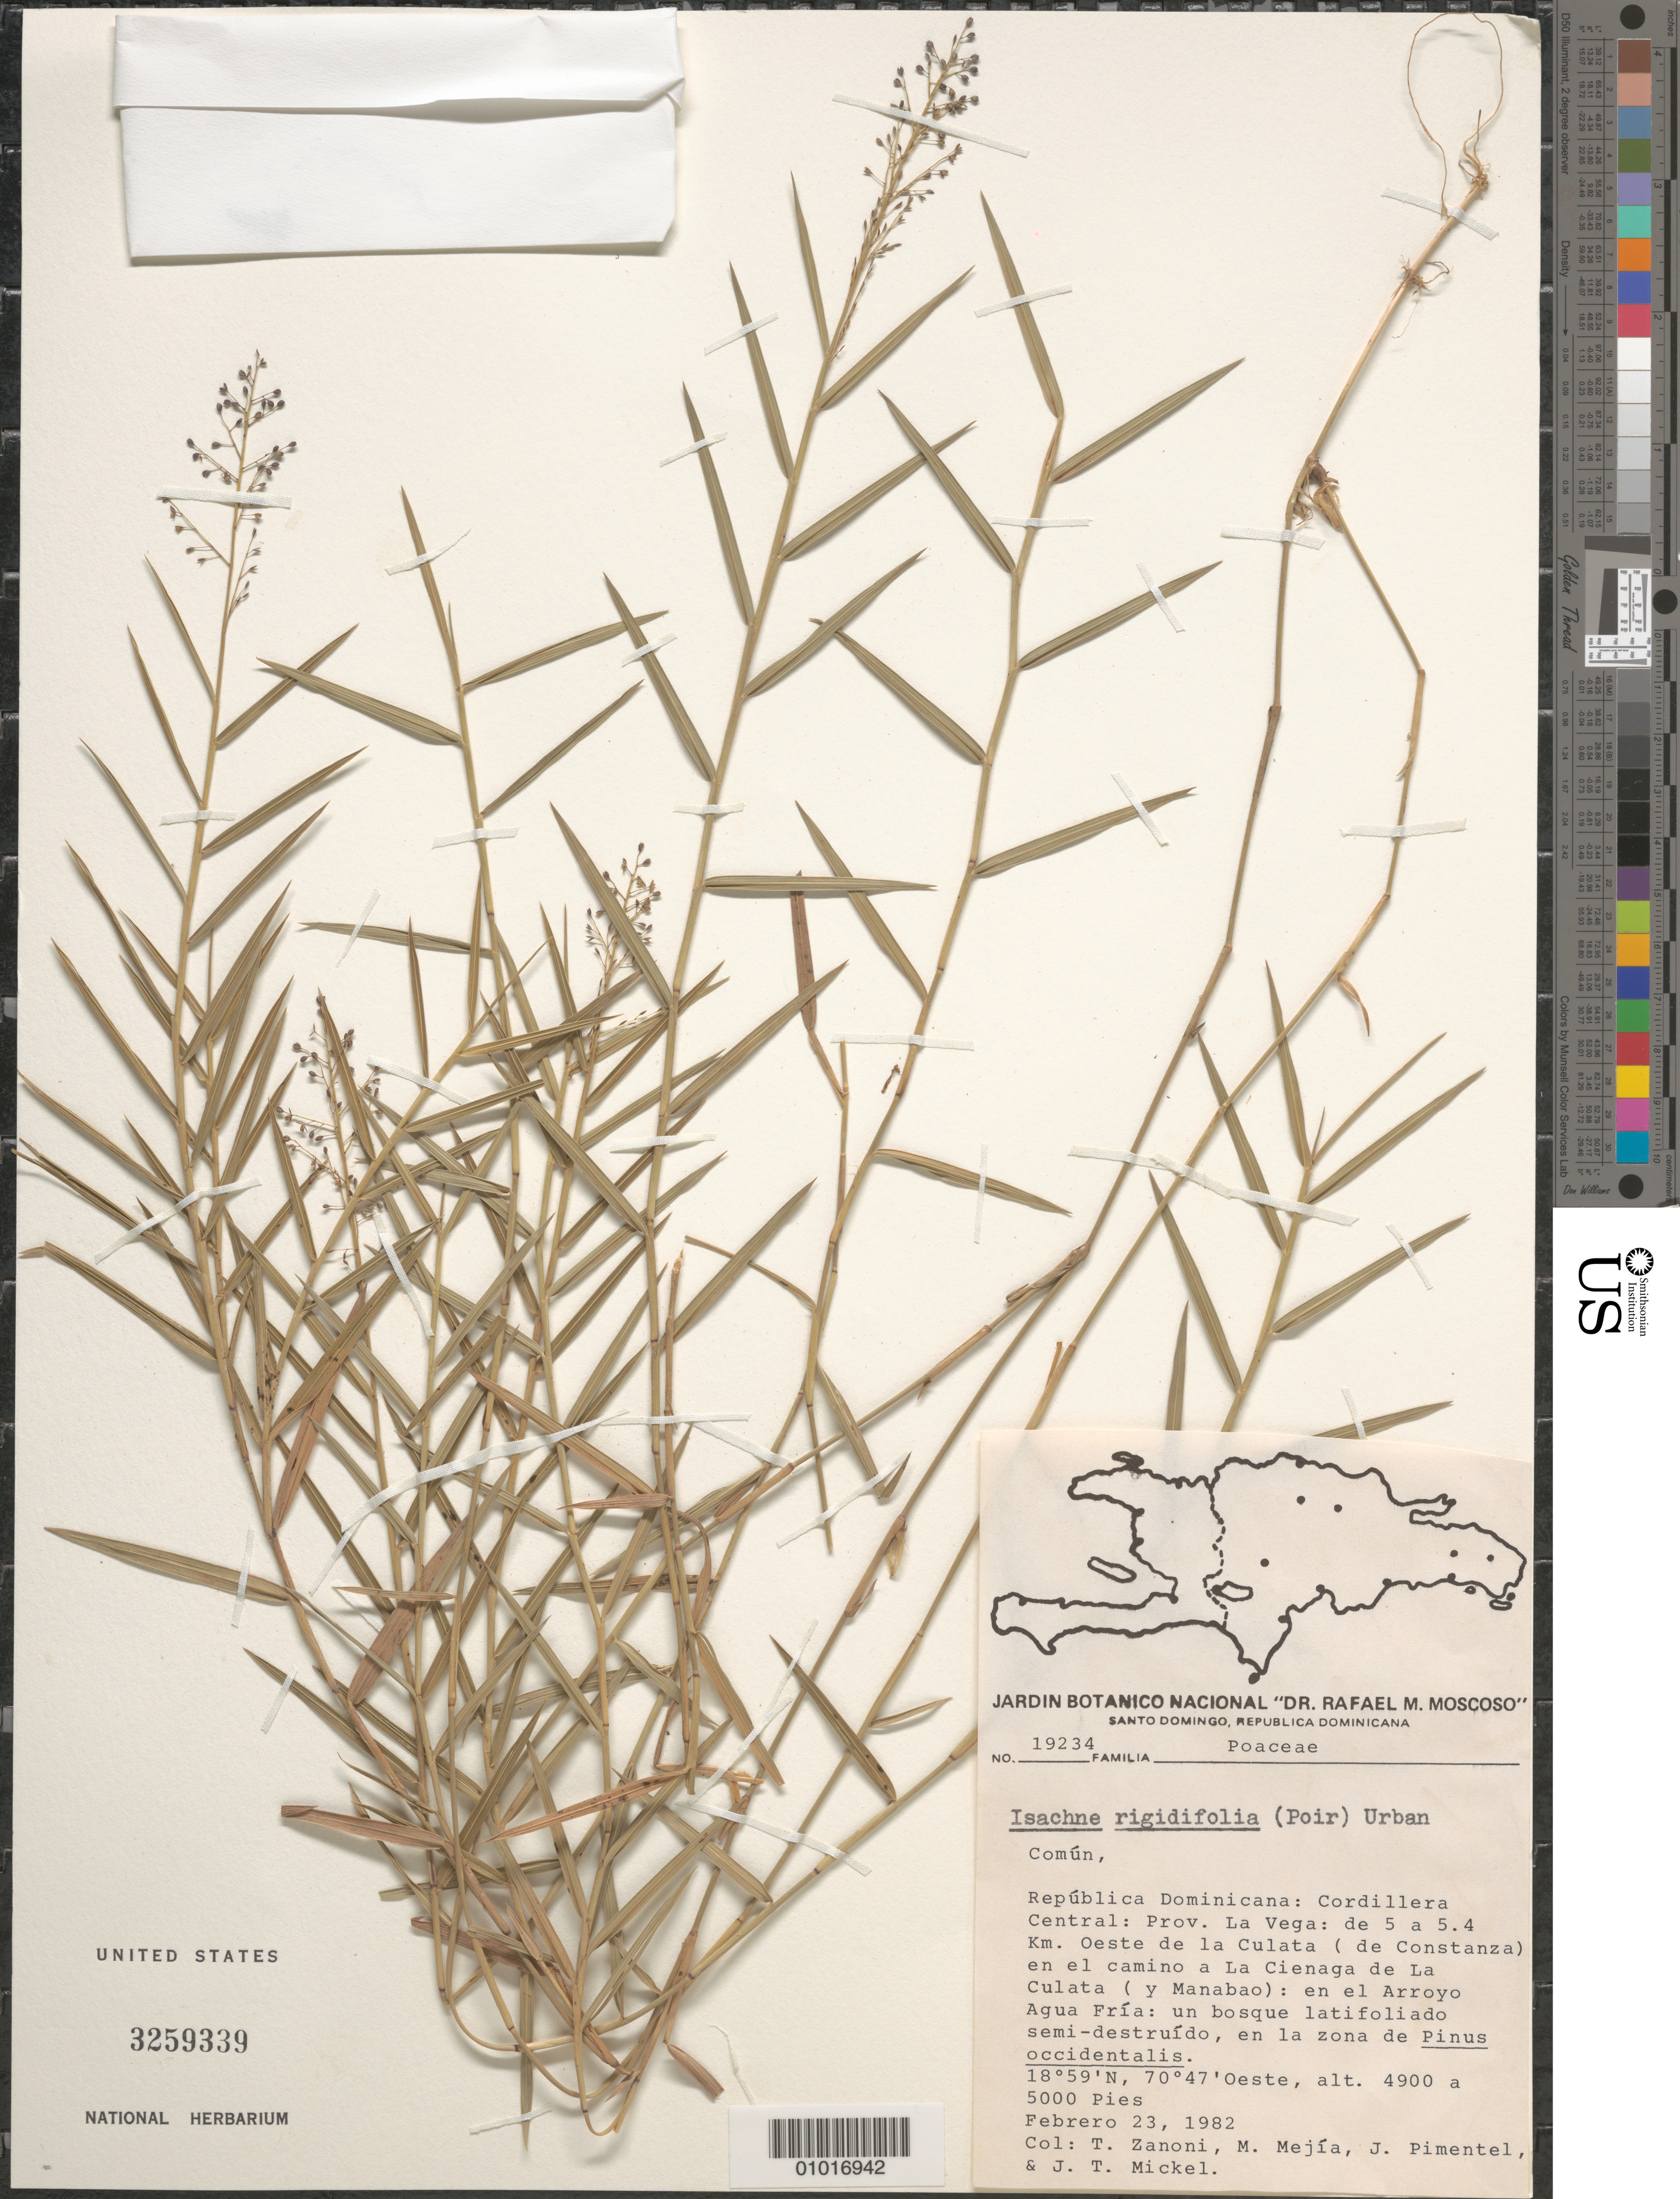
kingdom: Plantae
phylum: Tracheophyta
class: Liliopsida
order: Poales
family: Poaceae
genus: Isachne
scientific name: Isachne rigidifolia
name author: (Poir.) Urb.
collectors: T. A. Zanoni, M. Mejia, J. Pimentel & J. T. Mickel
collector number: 19234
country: Dominican Republic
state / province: La Vega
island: Hispaniola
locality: Republica Dominica: Cordillera Central: prov. La Vega: de 5 a 5.4 Km. Oeste de la Cienaga de La Culata (y manabow) en el Arroyo Agua Fria un bosque latifoliado semi-destruido, en la zone de Pinus occidentalis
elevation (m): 1494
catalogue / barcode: US 3259339